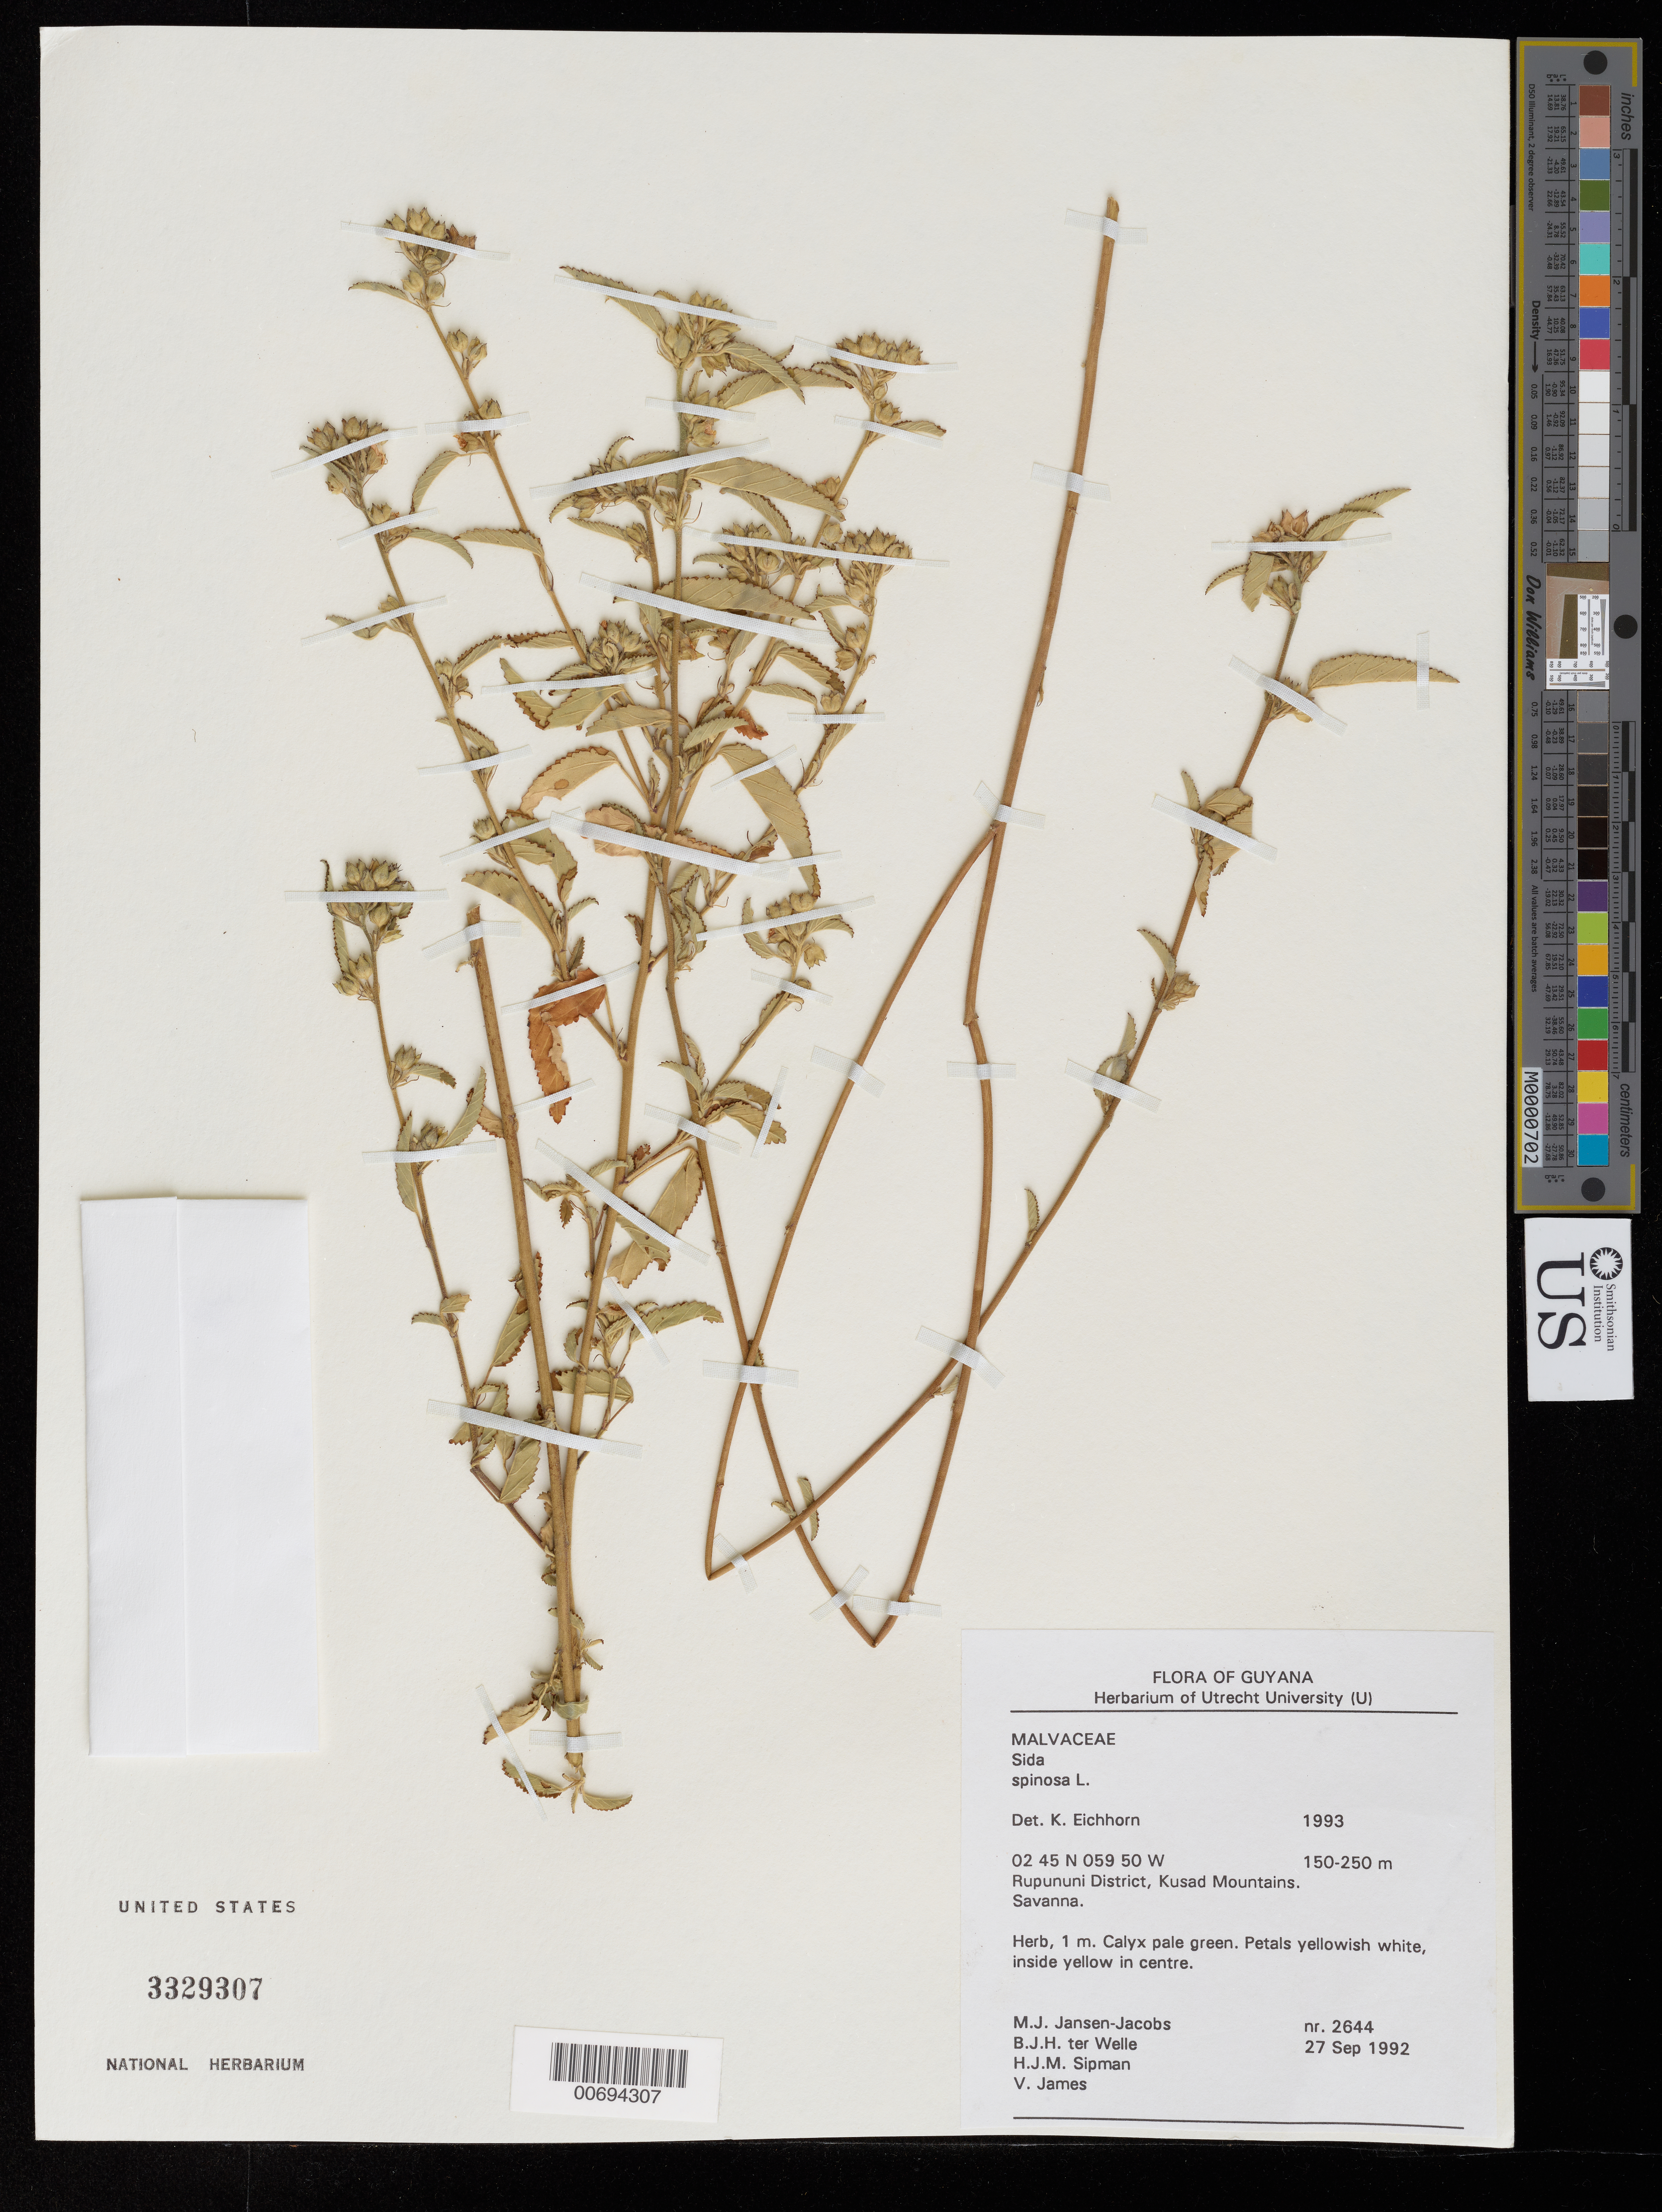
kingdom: Plantae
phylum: Tracheophyta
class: Magnoliopsida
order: Malvales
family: Malvaceae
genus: Sida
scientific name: Sida spinosa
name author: L.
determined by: Eichhorn, K.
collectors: M. J. Jansen-Jacobs, B. Welle, H. J. M. Sipman & V. James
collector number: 2644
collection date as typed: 27-Sep-92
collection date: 1992-09-27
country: Guyana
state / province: U. Takutu-U. Essequibo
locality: Kusad Mountains, Rupununi District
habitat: Savanna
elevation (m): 150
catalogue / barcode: US 3329307